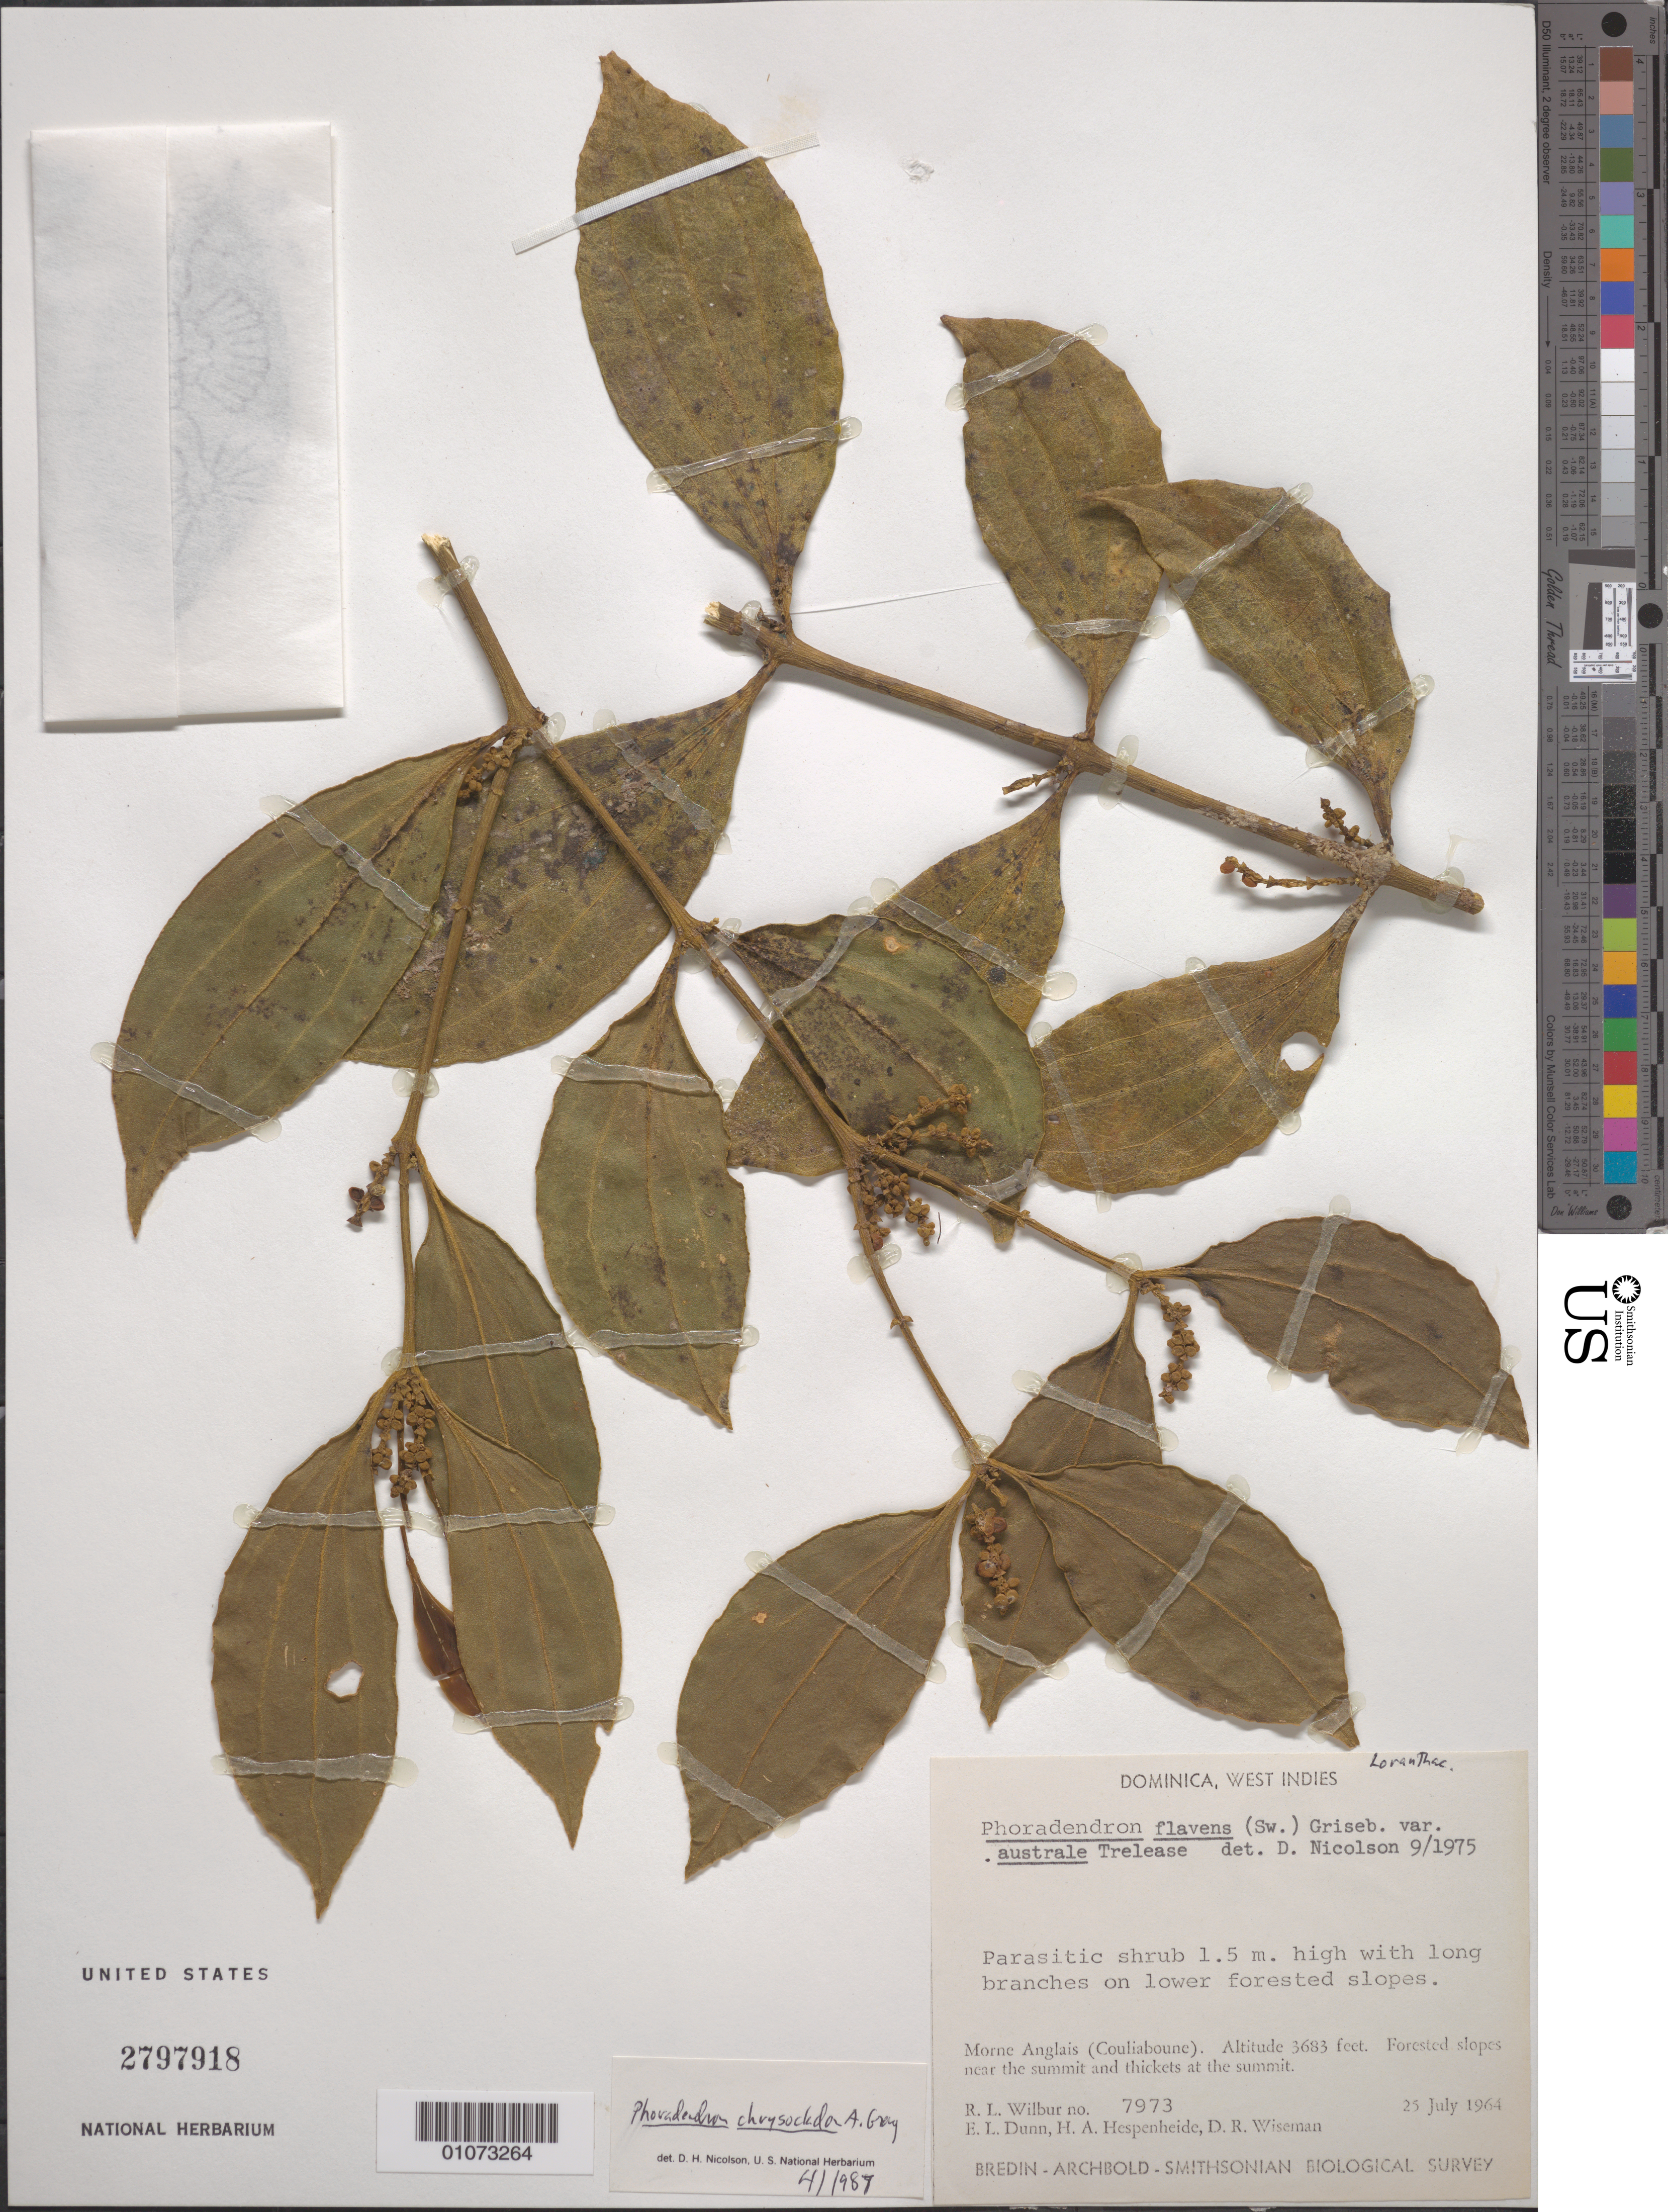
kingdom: Plantae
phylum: Tracheophyta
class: Magnoliopsida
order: Santalales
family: Viscaceae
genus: Phoradendron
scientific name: Phoradendron flavens var. australe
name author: Trel.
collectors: R. L. Wilbur, E. Dunn, E. Hespenheide & D. R. Wiseman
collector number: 7973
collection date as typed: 25 Jul 1964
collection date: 1964-07-25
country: Dominica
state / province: St. George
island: Dominica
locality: Morne Anglais (Couliaboune).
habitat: Forested slopes near the summit and thickets at the summit.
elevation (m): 1123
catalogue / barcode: US 2797918